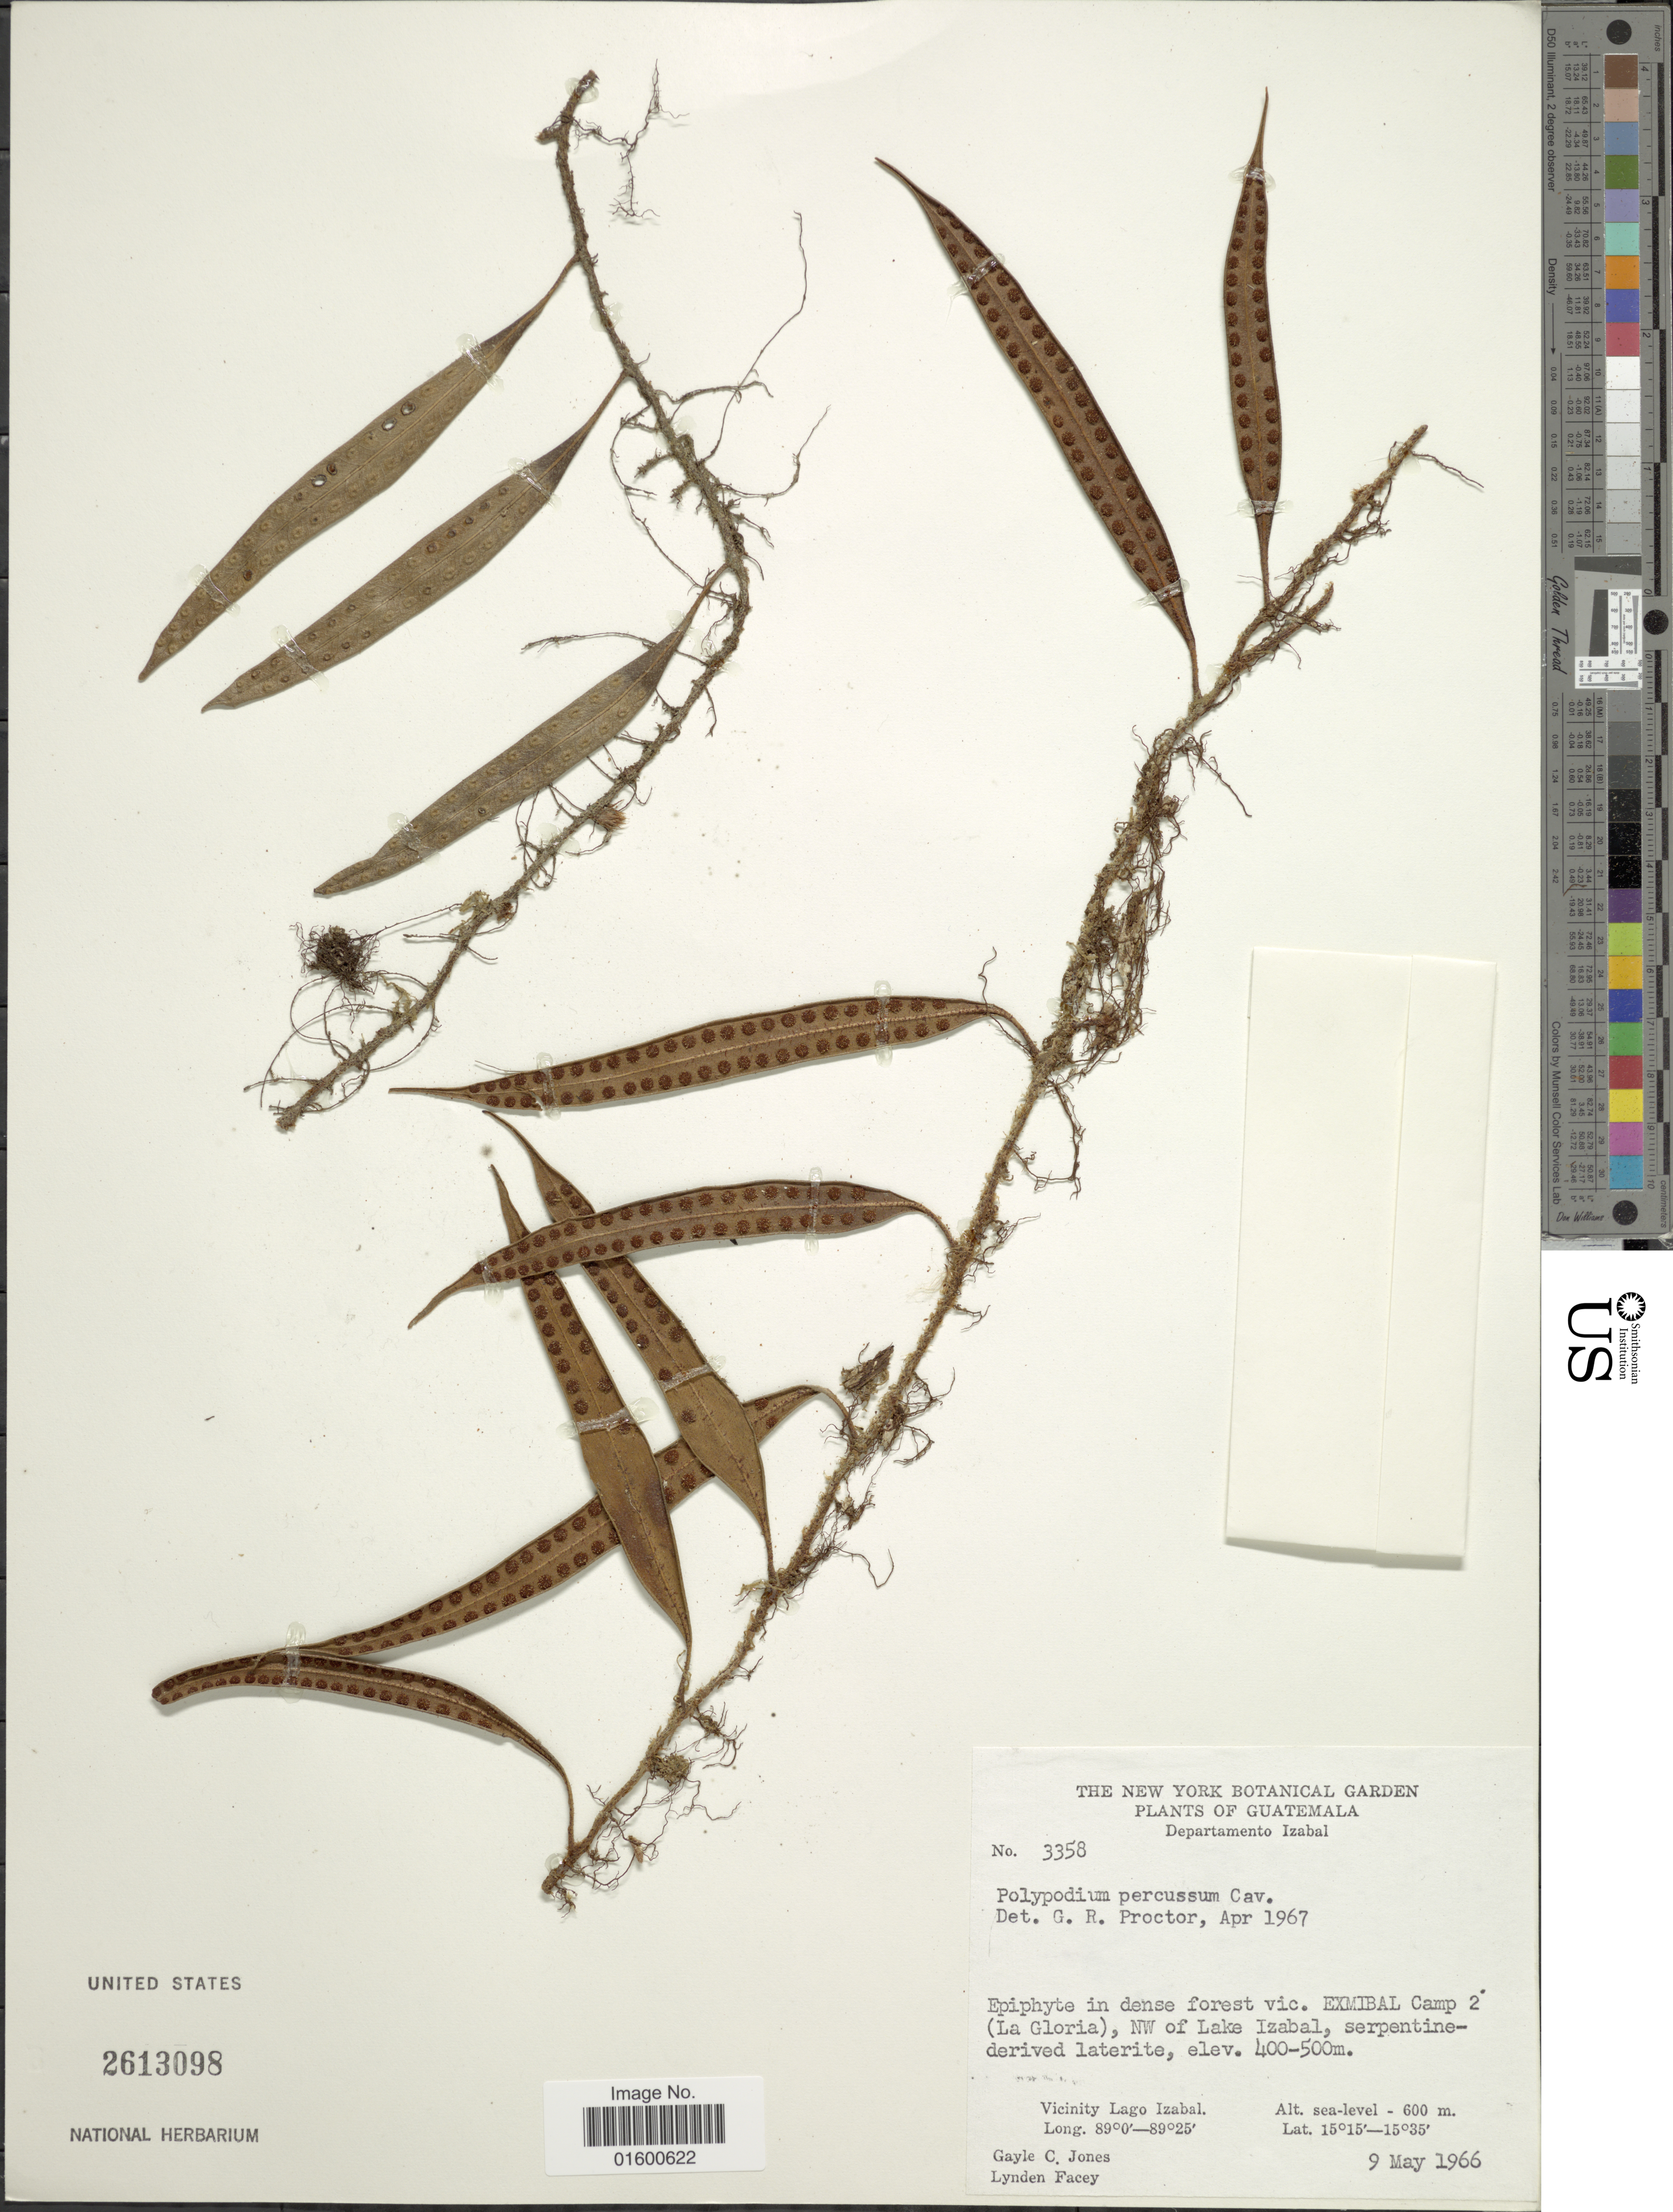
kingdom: Plantae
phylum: Tracheophyta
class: Polypodiopsida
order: Polypodiales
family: Polypodiaceae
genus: Microgramma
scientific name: Microgramma percussa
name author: (Cav.) de la Sota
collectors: G. C. Jones & L. Facey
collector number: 3358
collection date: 1966-05-09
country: Guatemala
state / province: Izabal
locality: Departamento Izabal, Exmibal Camp 2 (La Gloria), NW of Lake Izabal, Vicinity of Lago Izabal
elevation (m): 600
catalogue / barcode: US 2613098